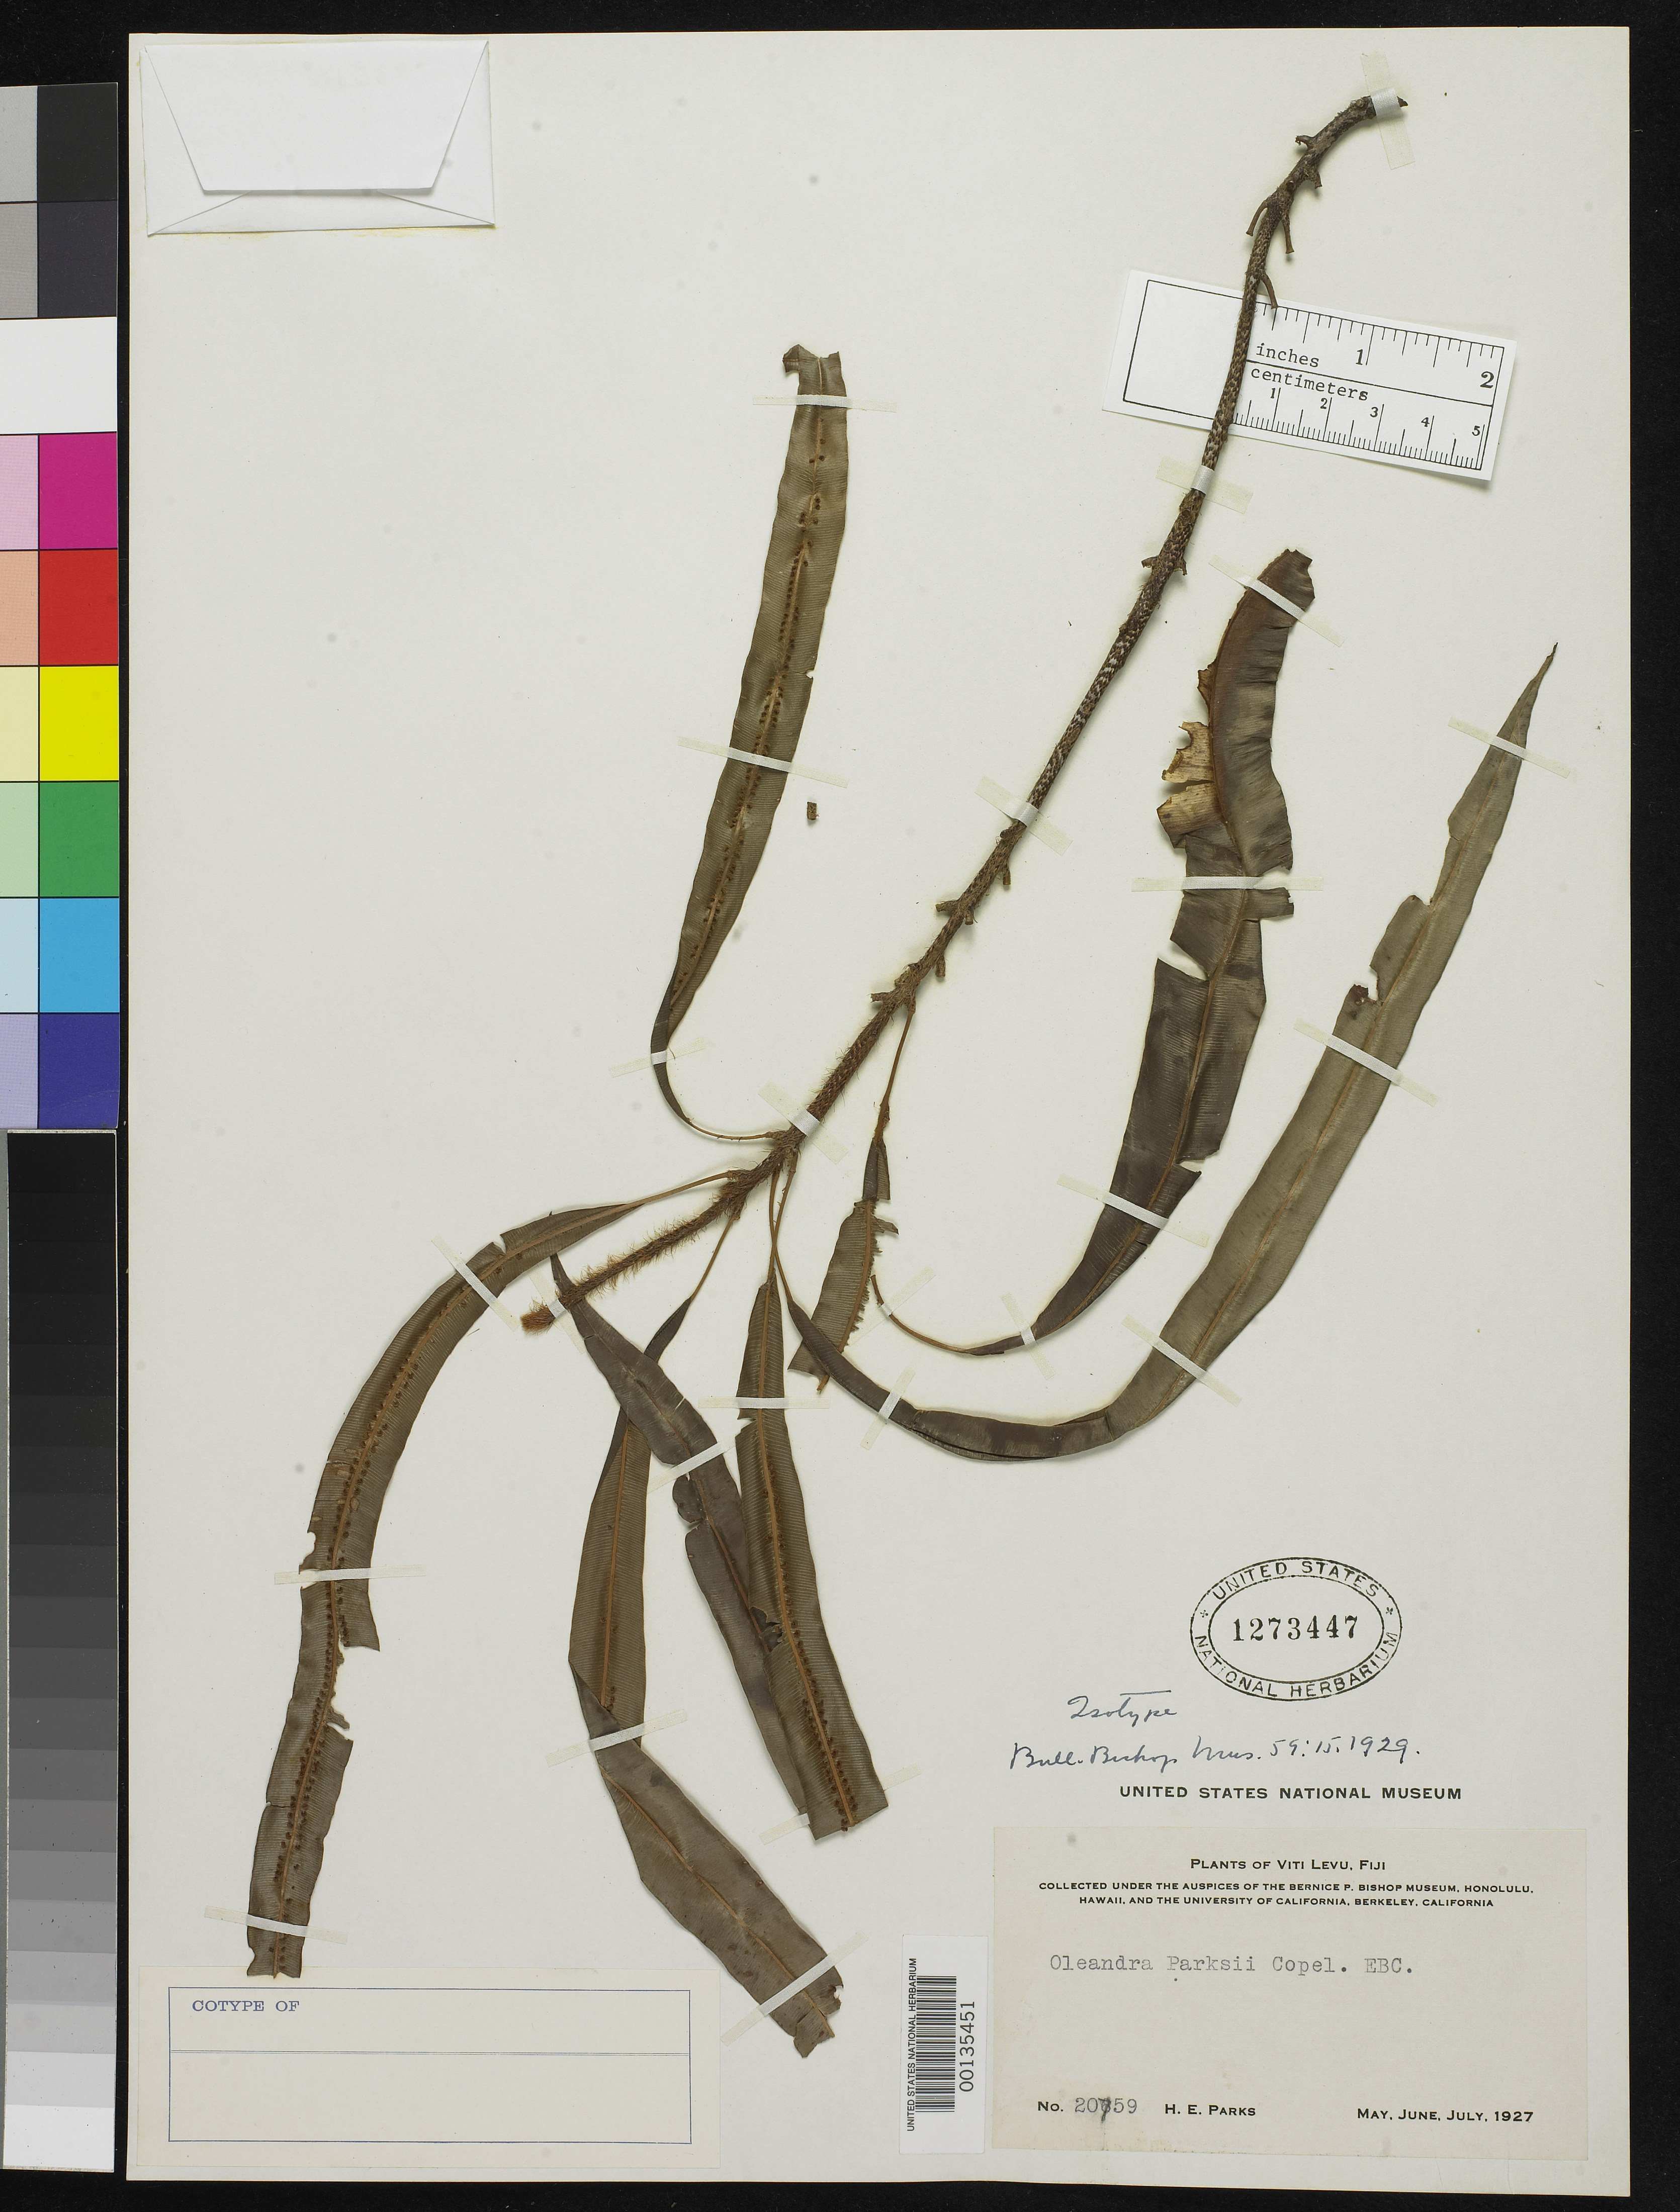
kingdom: Plantae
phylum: Tracheophyta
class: Polypodiopsida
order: Polypodiales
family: Oleandraceae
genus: Oleandra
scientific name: Oleandra parksii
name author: Copel.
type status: Type Collection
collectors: H. E. Parks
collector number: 20759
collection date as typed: May 1927 to -- Jun 1927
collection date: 1927-05/1927-06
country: Fiji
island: Viti Levu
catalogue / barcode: US 1273447